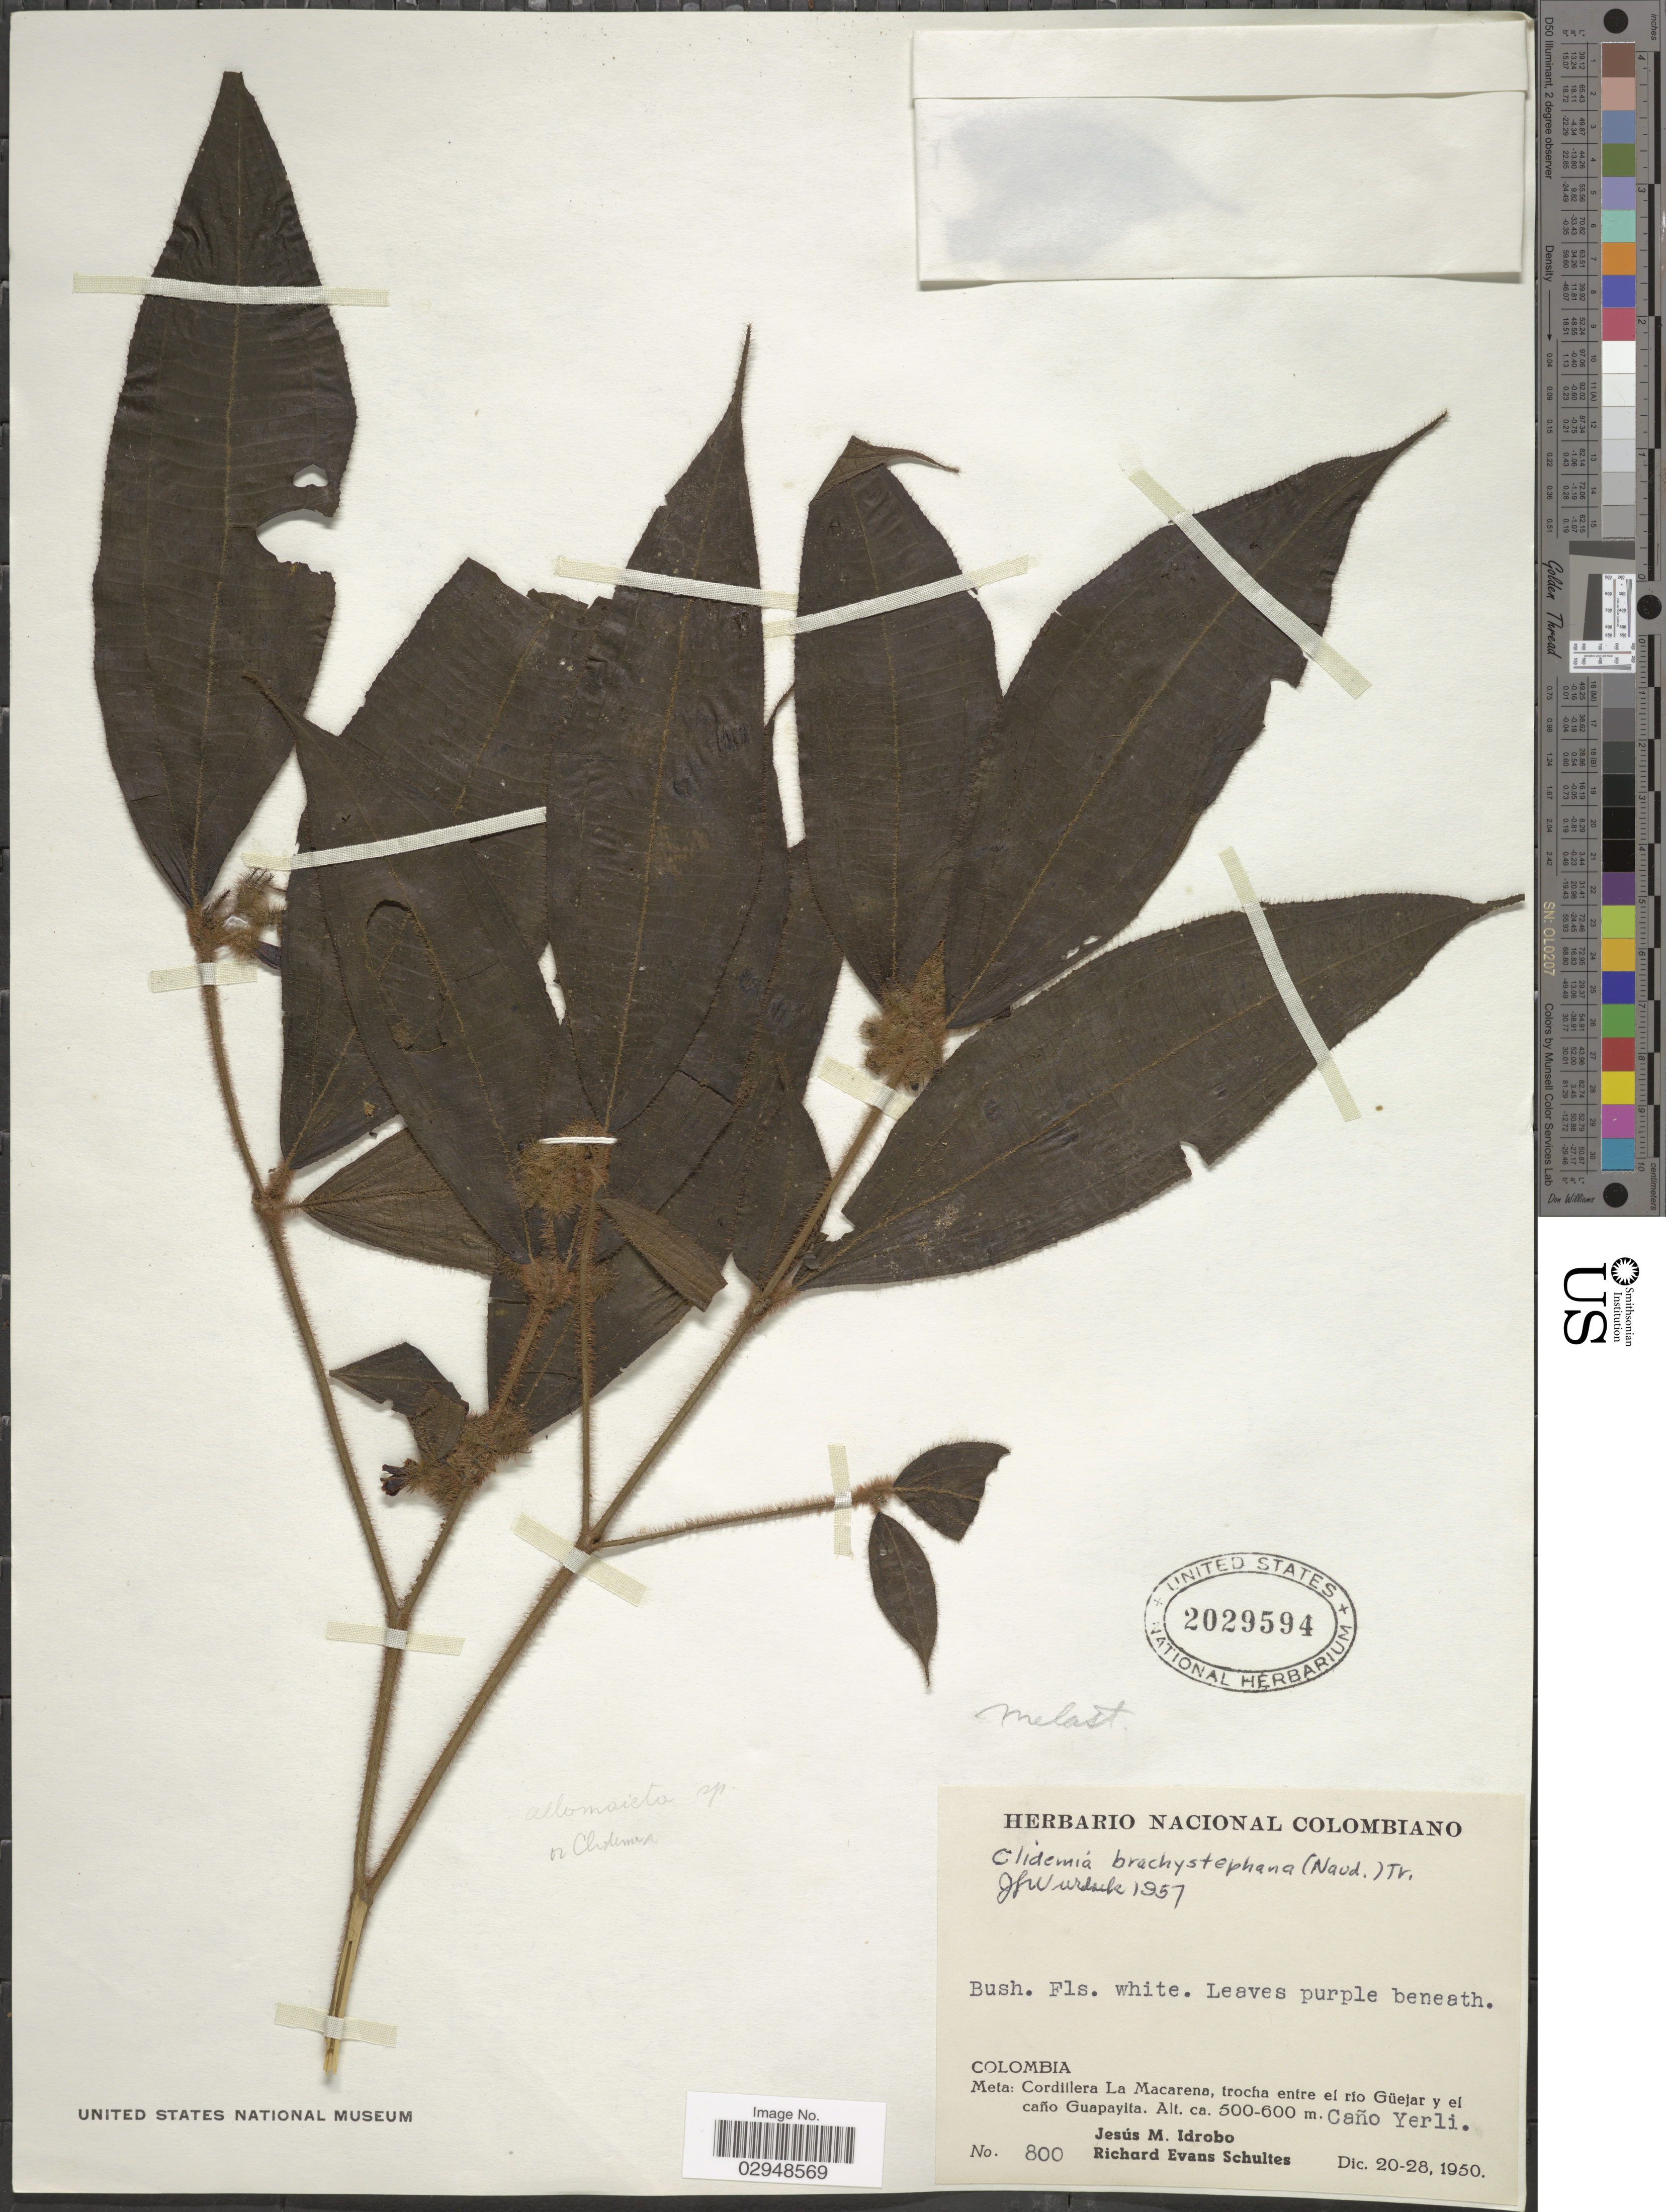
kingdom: Plantae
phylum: Tracheophyta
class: Magnoliopsida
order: Myrtales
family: Melastomataceae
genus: Clidemia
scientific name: Clidemia brachystephana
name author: (Naudin) Triana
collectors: J. M. Idrobo & R. E. Schultes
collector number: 800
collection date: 1950-12-20/1950-12-28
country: Colombia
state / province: Meta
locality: Cordillera La Macarena, trocha entre el río Güejar y el caño Guapayita. Caño Yerli.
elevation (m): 500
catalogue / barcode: US 2029594